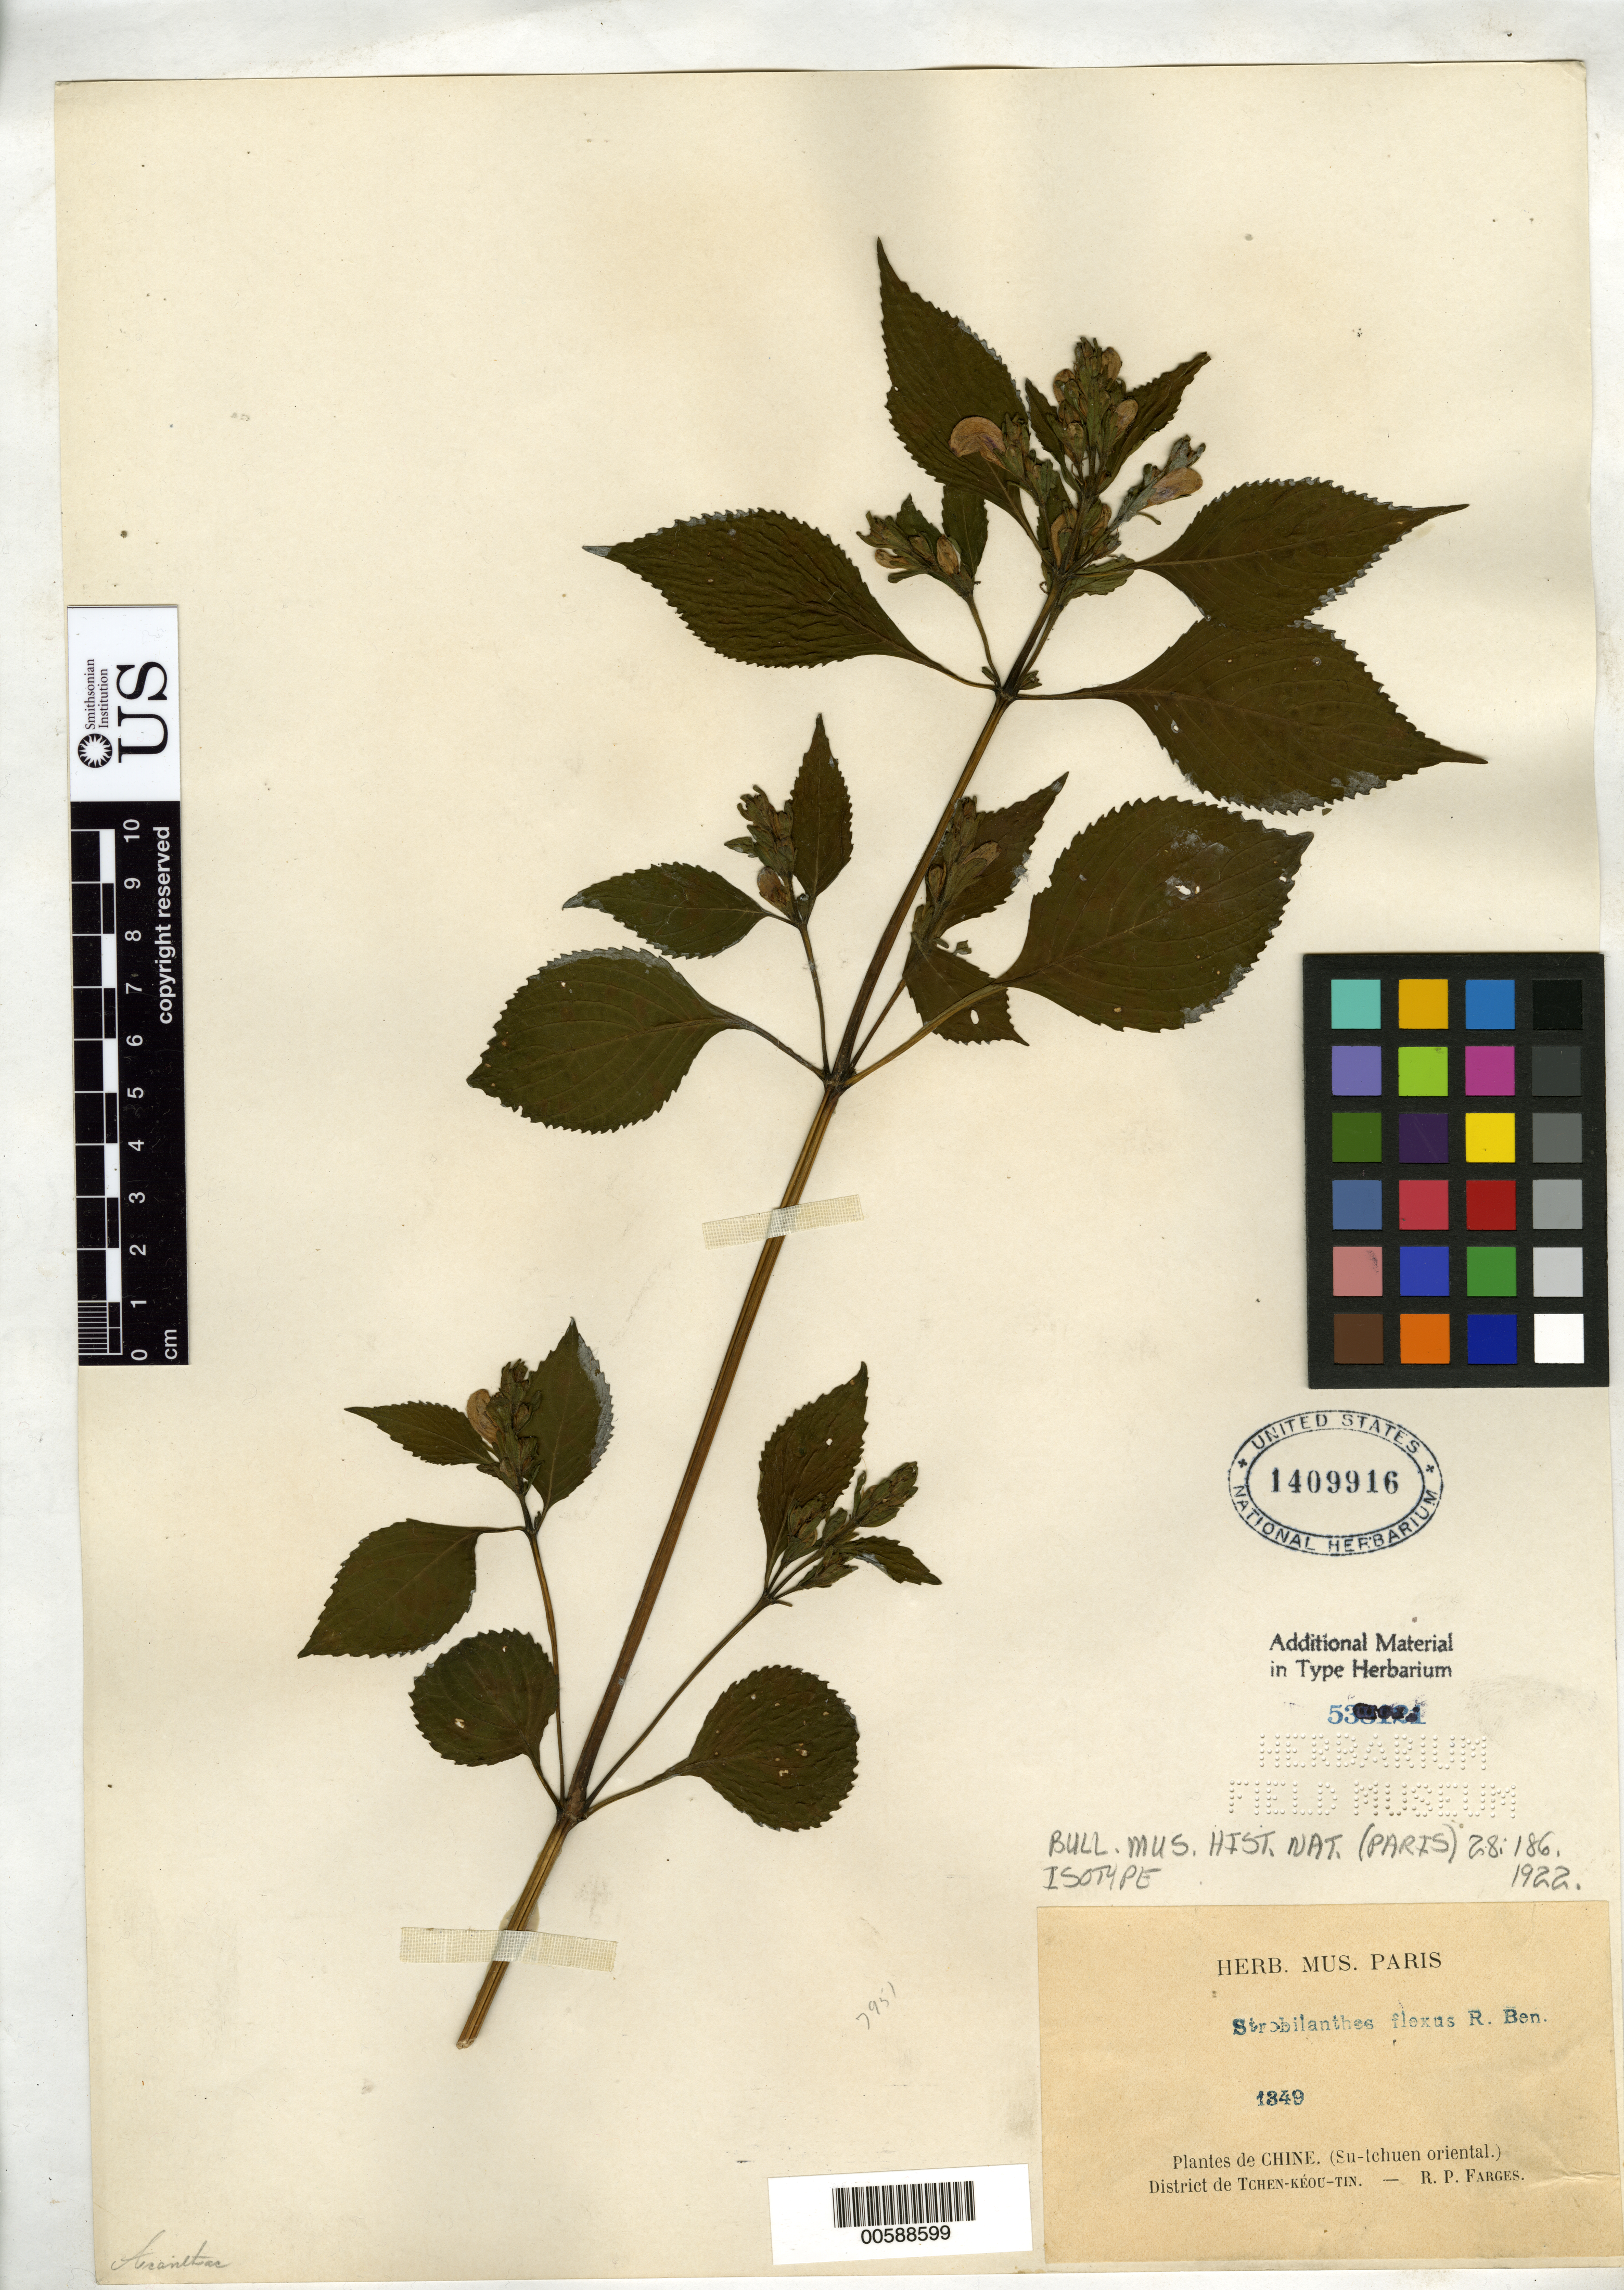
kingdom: Plantae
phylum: Tracheophyta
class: Magnoliopsida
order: Lamiales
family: Acanthaceae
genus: Strobilanthes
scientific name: Strobilanthes flexus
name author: Benoist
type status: Isotype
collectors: R. Farges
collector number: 1349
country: China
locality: Tchen-keou-tin district, se-tchuen oriental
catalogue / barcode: US 1409916